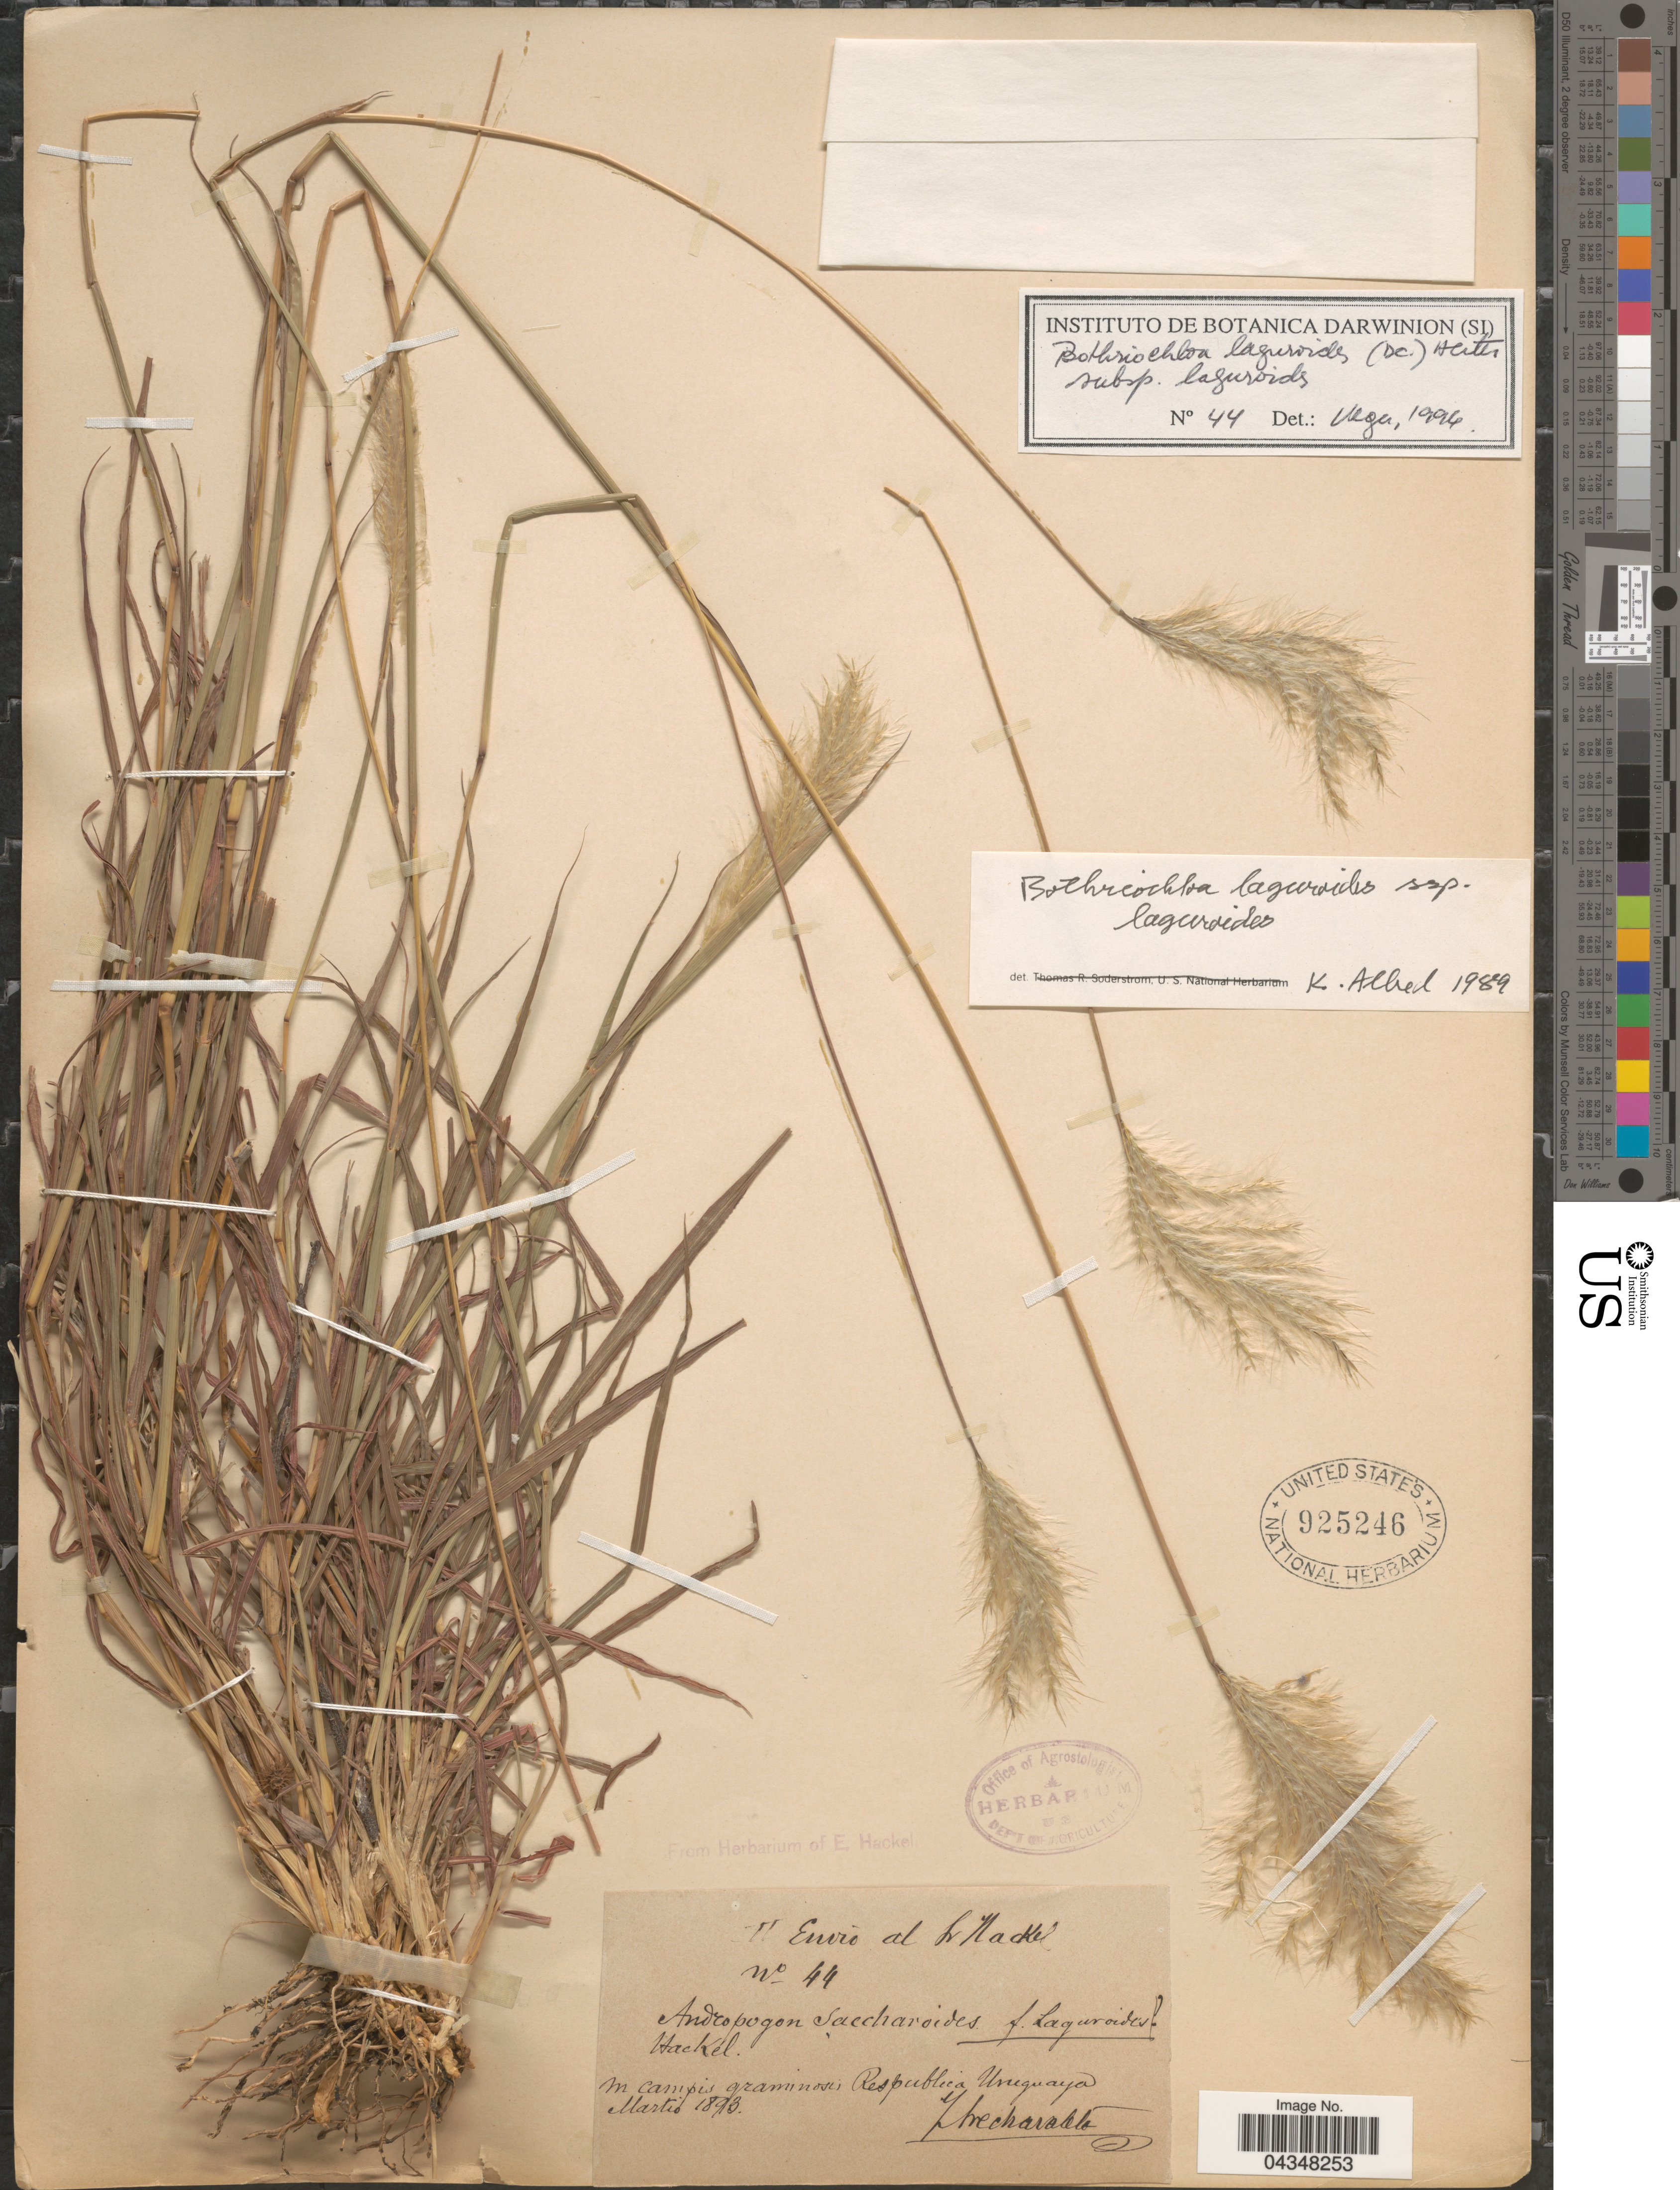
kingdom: Plantae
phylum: Tracheophyta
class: Liliopsida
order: Poales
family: Poaceae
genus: Bothriochloa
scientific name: Bothriochloa laguroides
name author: (DC.) Herter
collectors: J. Arechavaleta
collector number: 44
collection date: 1893-03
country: Uruguay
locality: In campis graminosis Respublica Uruguaya.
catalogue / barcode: US 925246